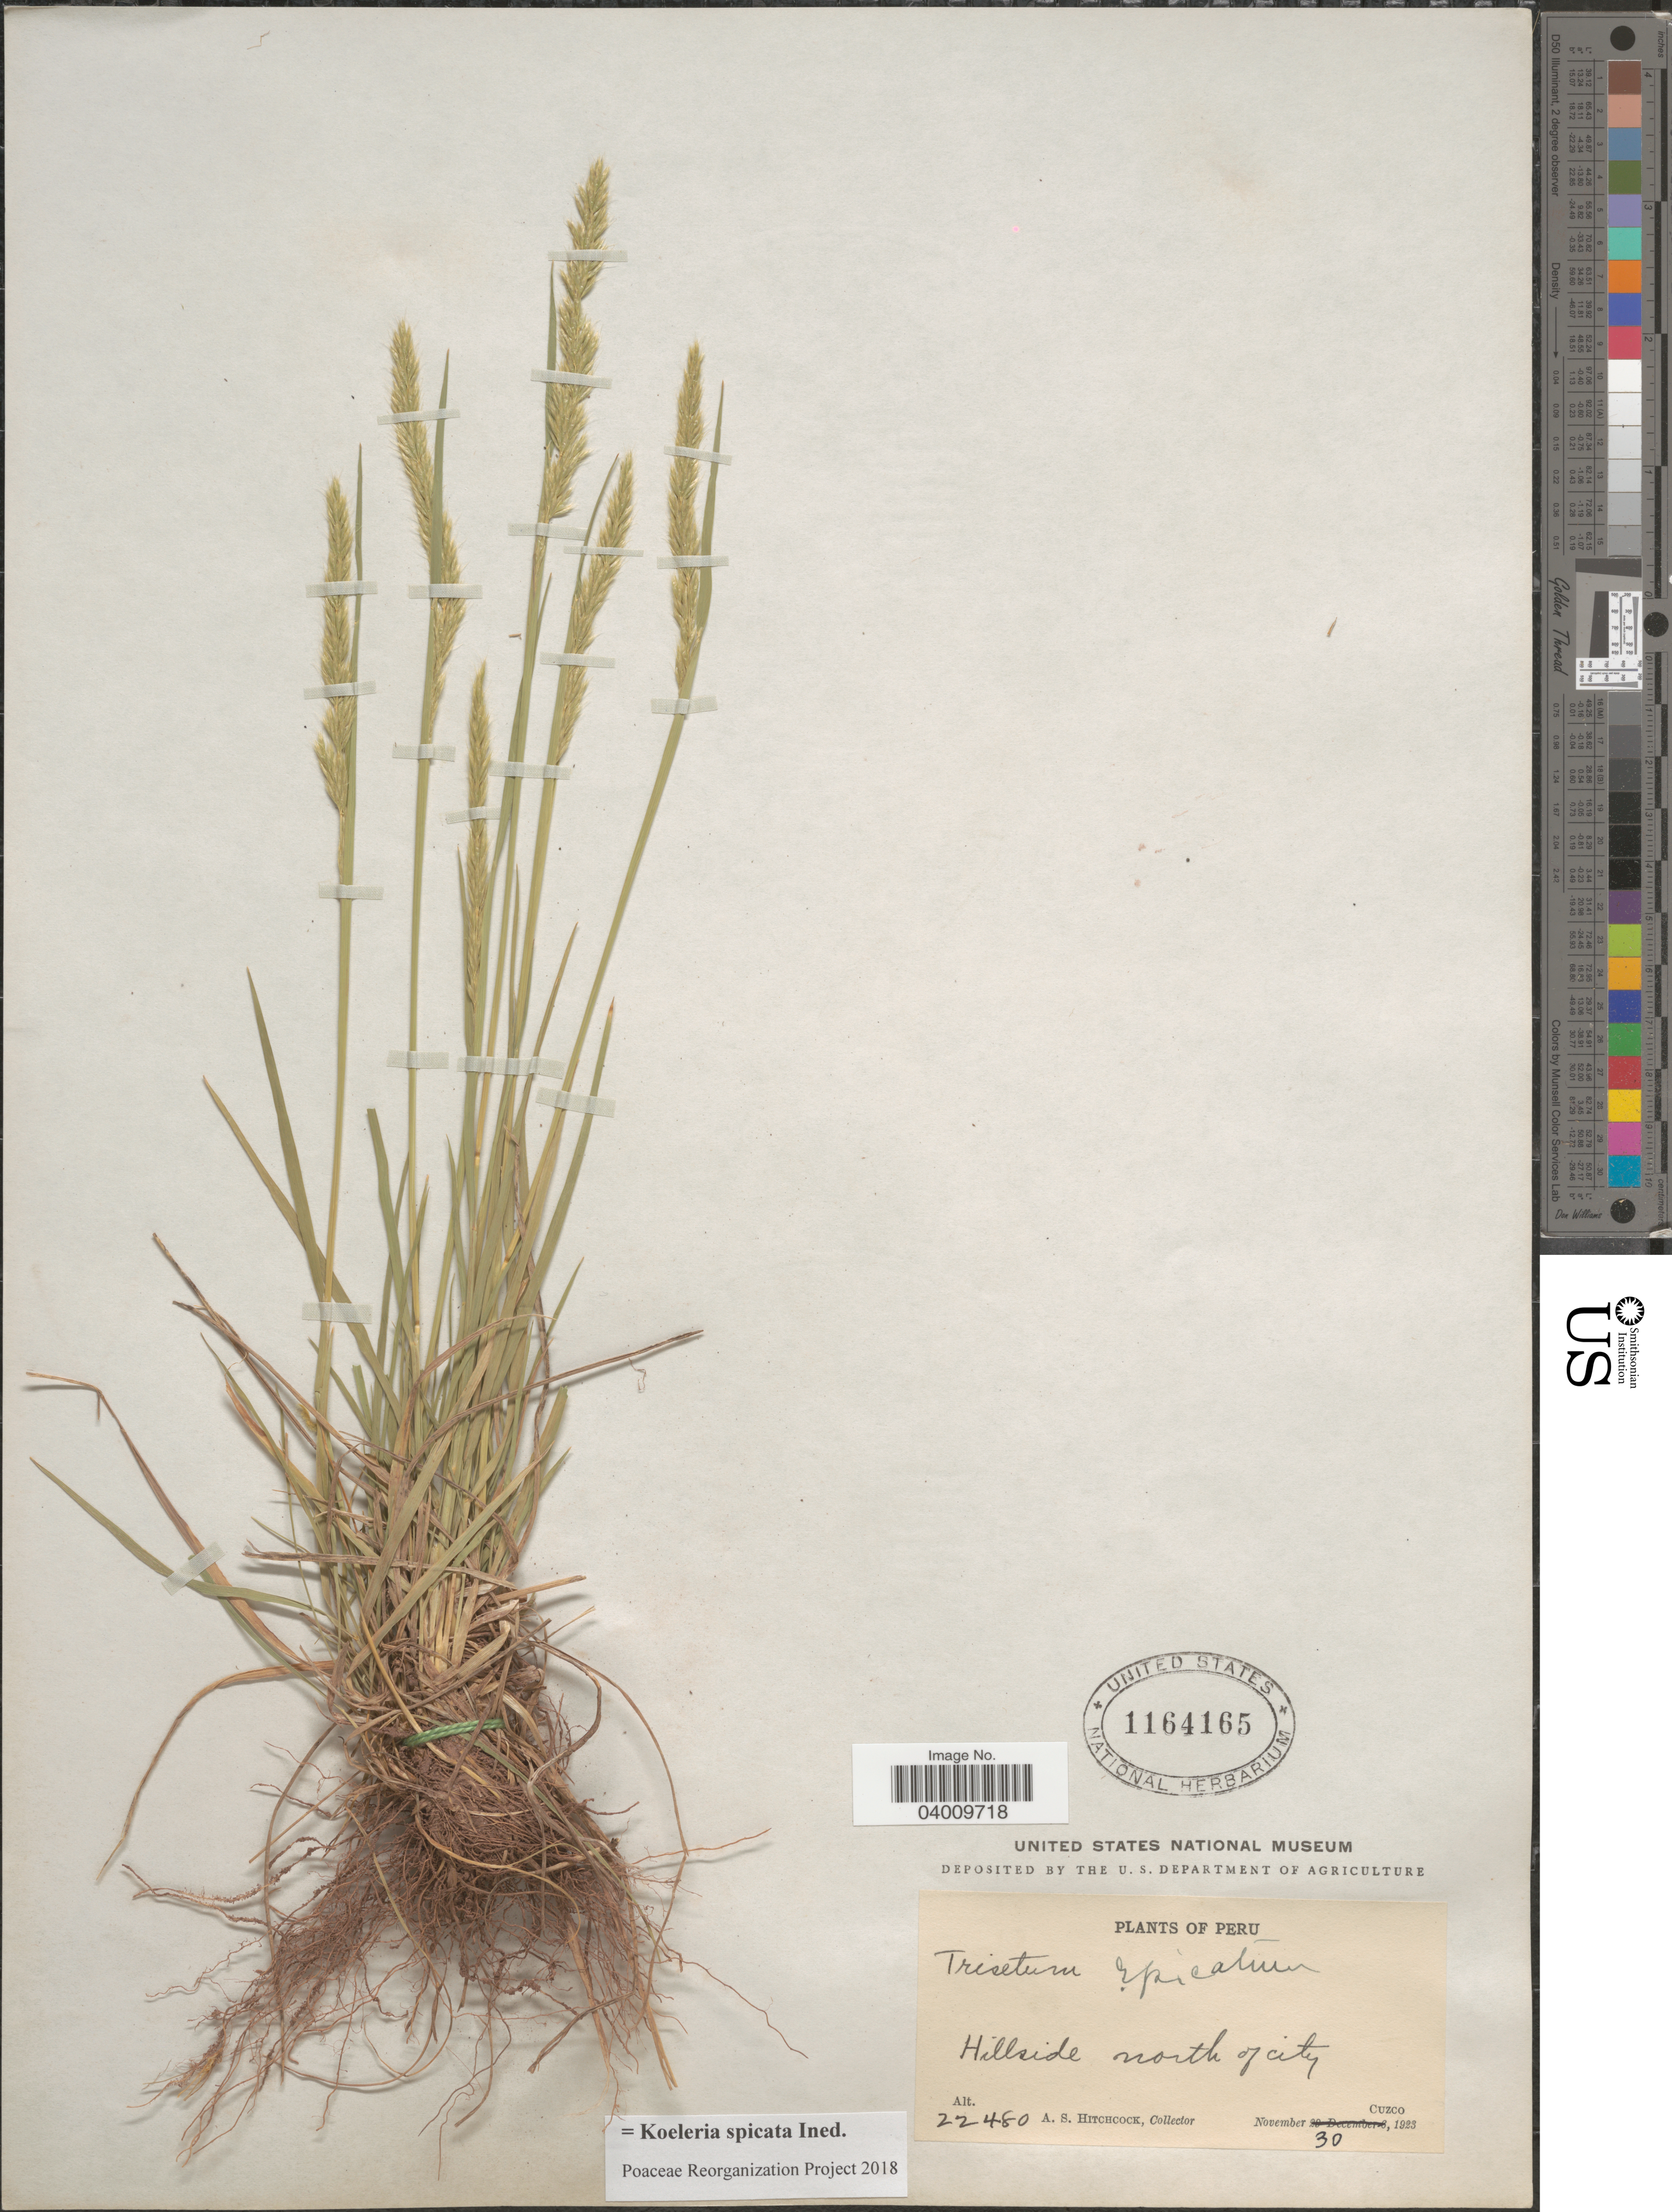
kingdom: Plantae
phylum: Tracheophyta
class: Liliopsida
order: Poales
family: Poaceae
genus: Koeleria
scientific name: Koeleria spicata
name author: (L.) Barberá et al.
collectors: A. S. Hitchcock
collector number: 22480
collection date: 1923-11-30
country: Peru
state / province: Cusco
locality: Hillside north of city. Cuzco.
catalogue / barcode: US 1164165